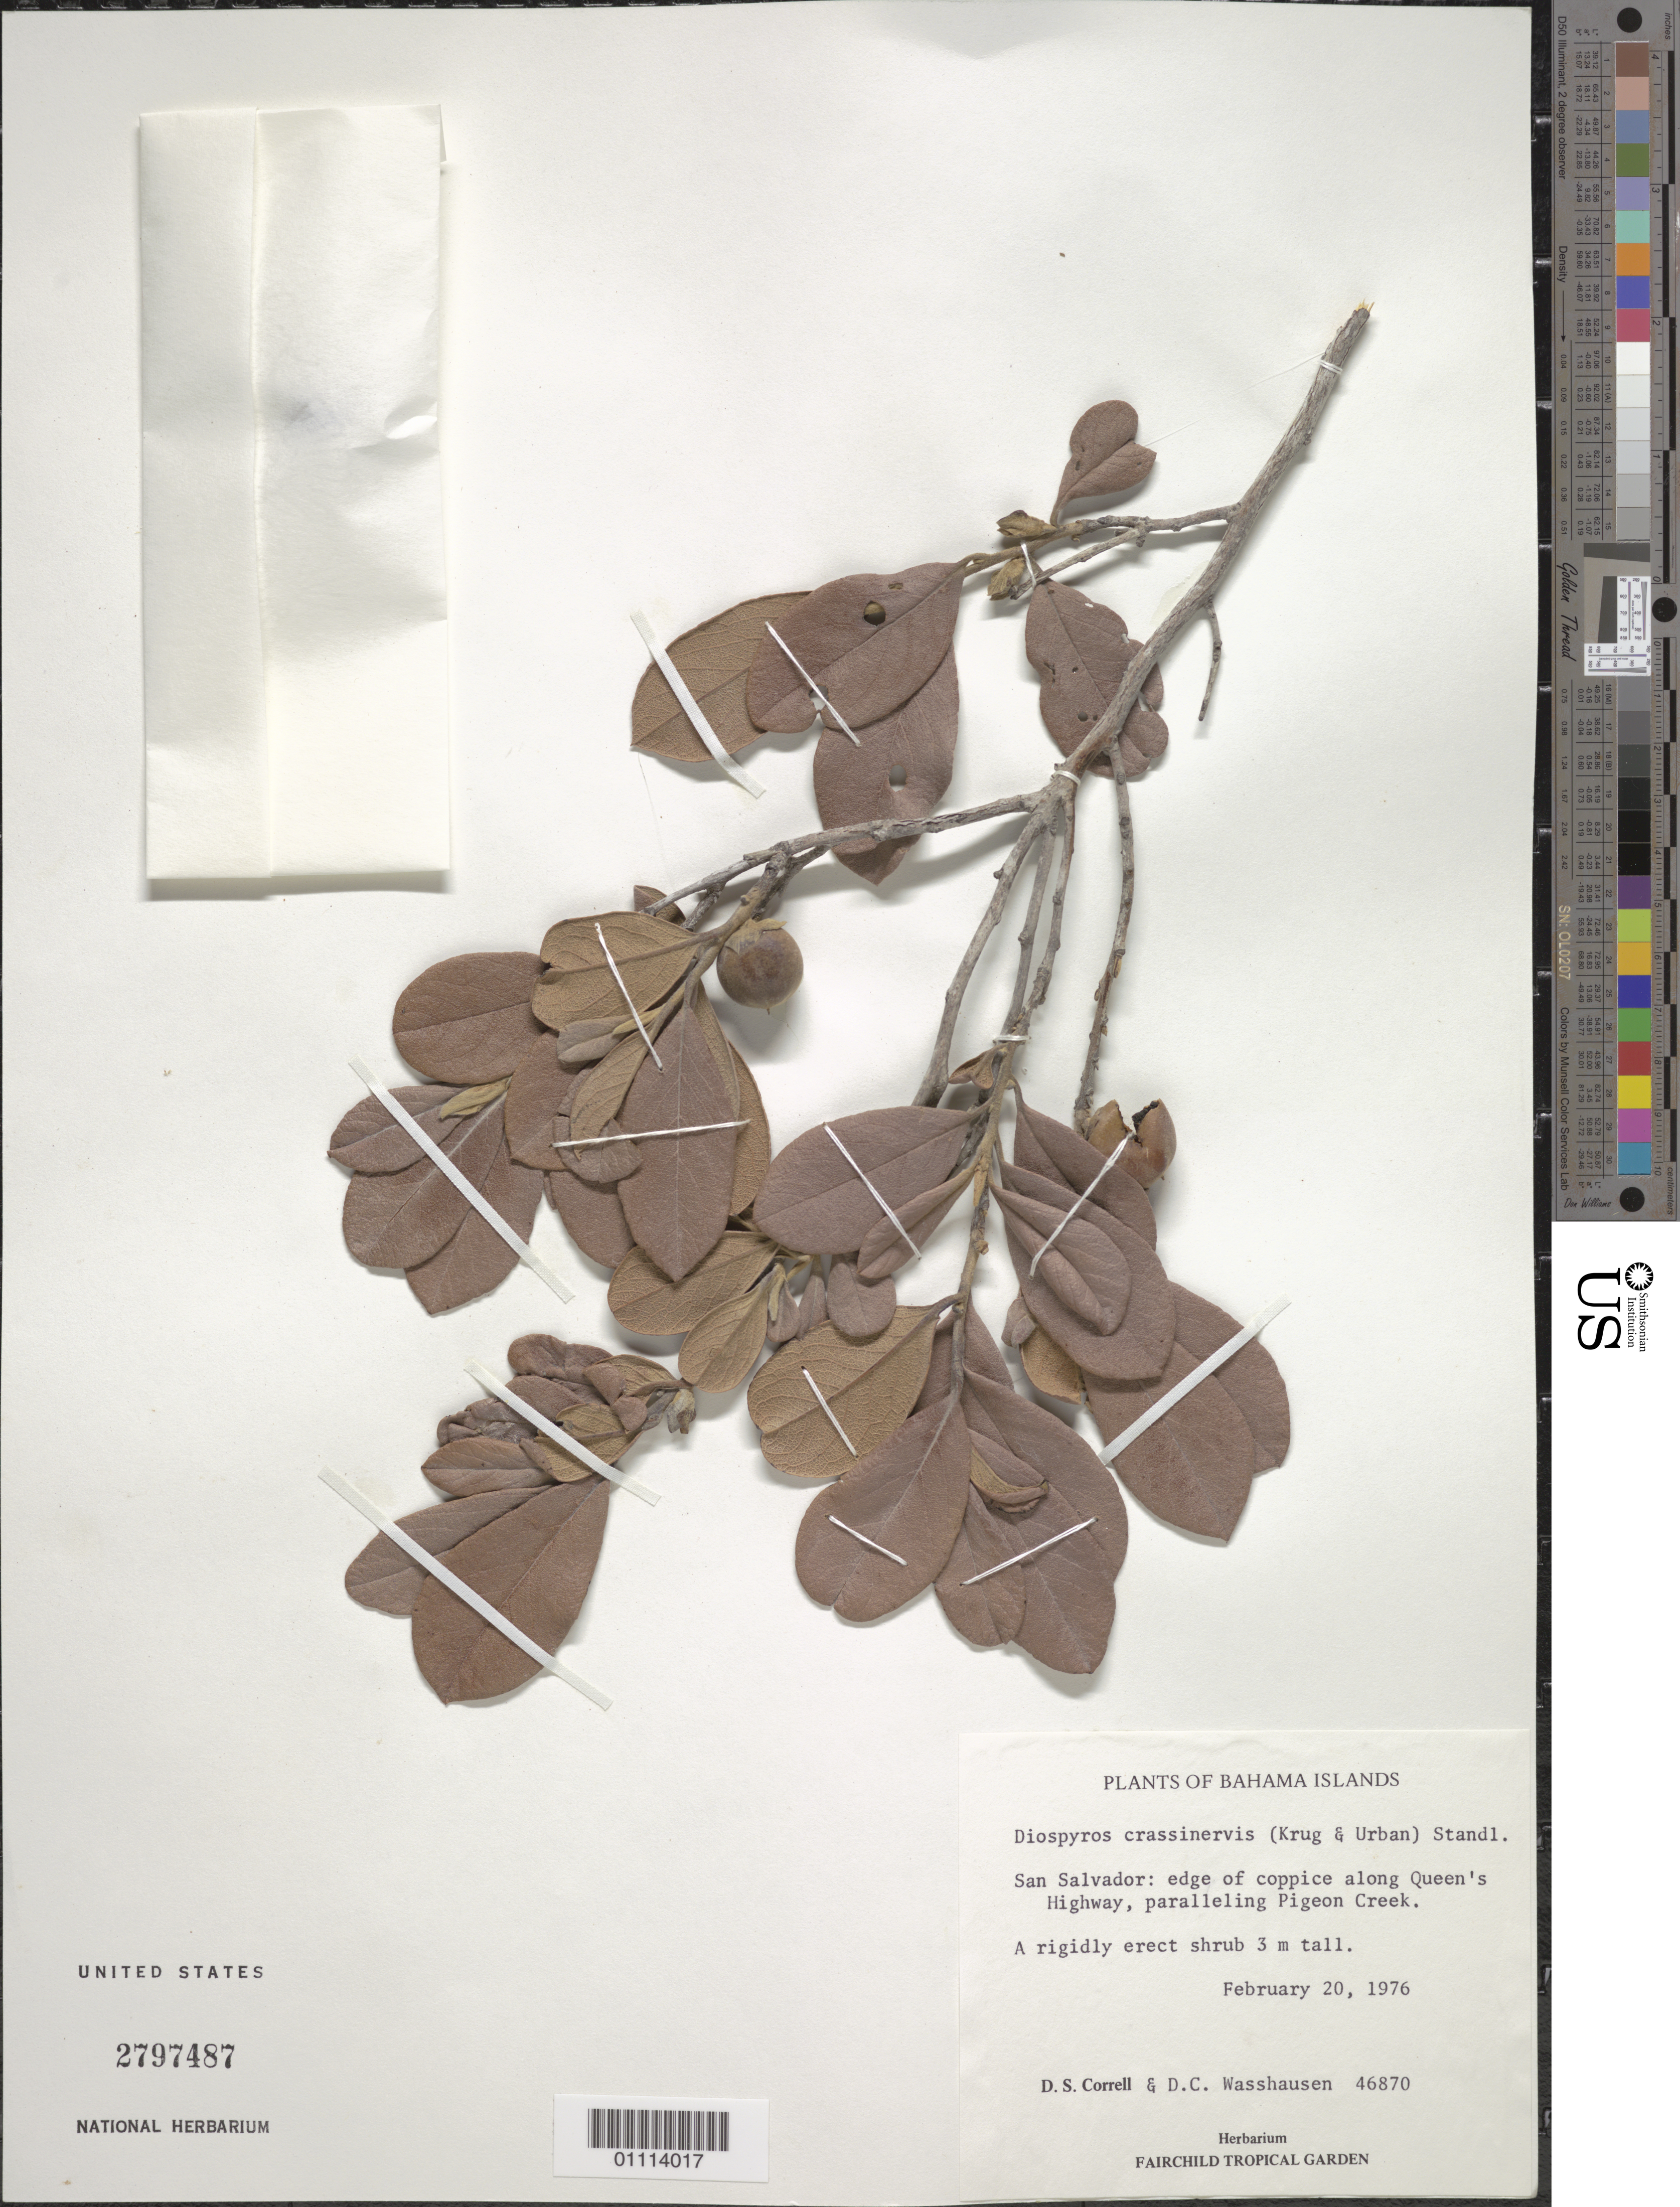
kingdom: Plantae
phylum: Tracheophyta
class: Magnoliopsida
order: Ericales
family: Ebenaceae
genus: Diospyros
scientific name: Diospyros caribaea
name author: (A. DC.) Standl.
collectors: D. S. Correll & D. C. Wasshausen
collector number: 46870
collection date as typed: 20 Feb 1976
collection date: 1976-02-20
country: Bahamas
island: San Salvador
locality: San Salvador: edge of coppice along Queen's Highway, paralleling Pigeon Creek.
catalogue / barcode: US 2797487